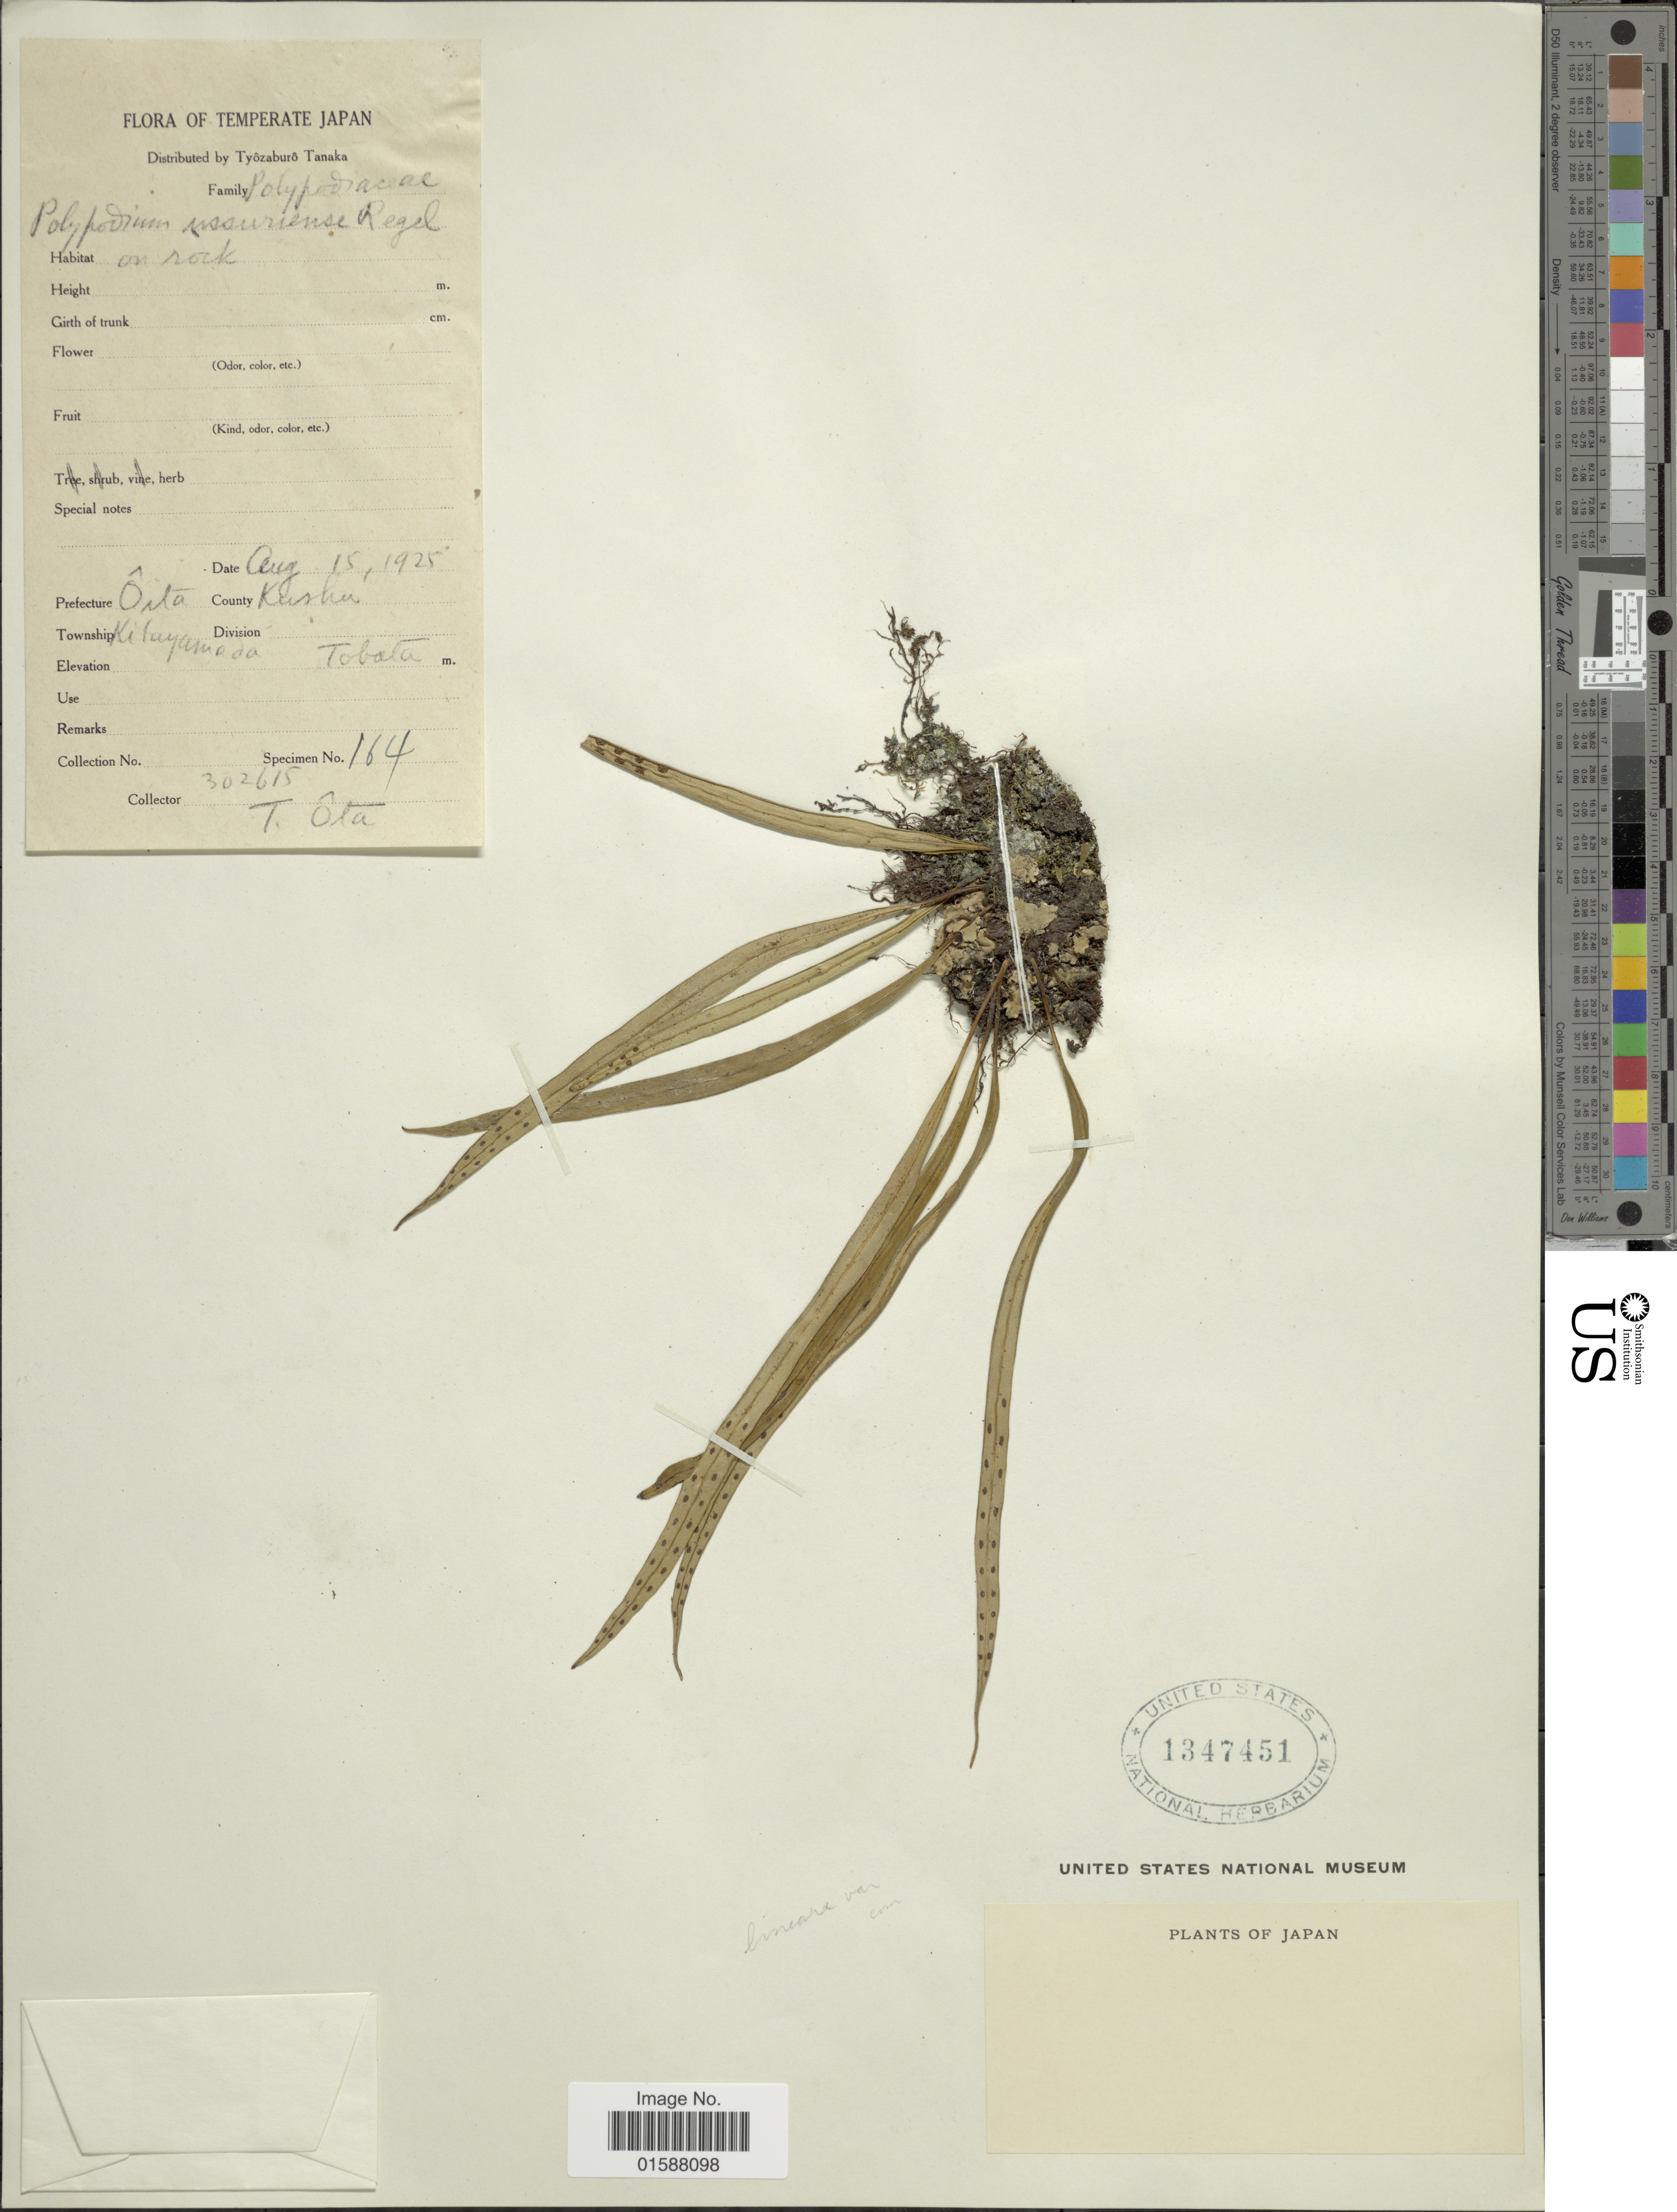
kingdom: Plantae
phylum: Tracheophyta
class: Polypodiopsida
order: Polypodiales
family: Polypodiaceae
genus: Lepisorus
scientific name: Lepisorus thunbergianus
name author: (Kaulf.) Ching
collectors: T. Ota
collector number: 302615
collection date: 1925-08-15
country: Japan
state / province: Oita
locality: Temperate Japan. County Kushu. Township Kitayamada Tobata.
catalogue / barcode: US 1347451